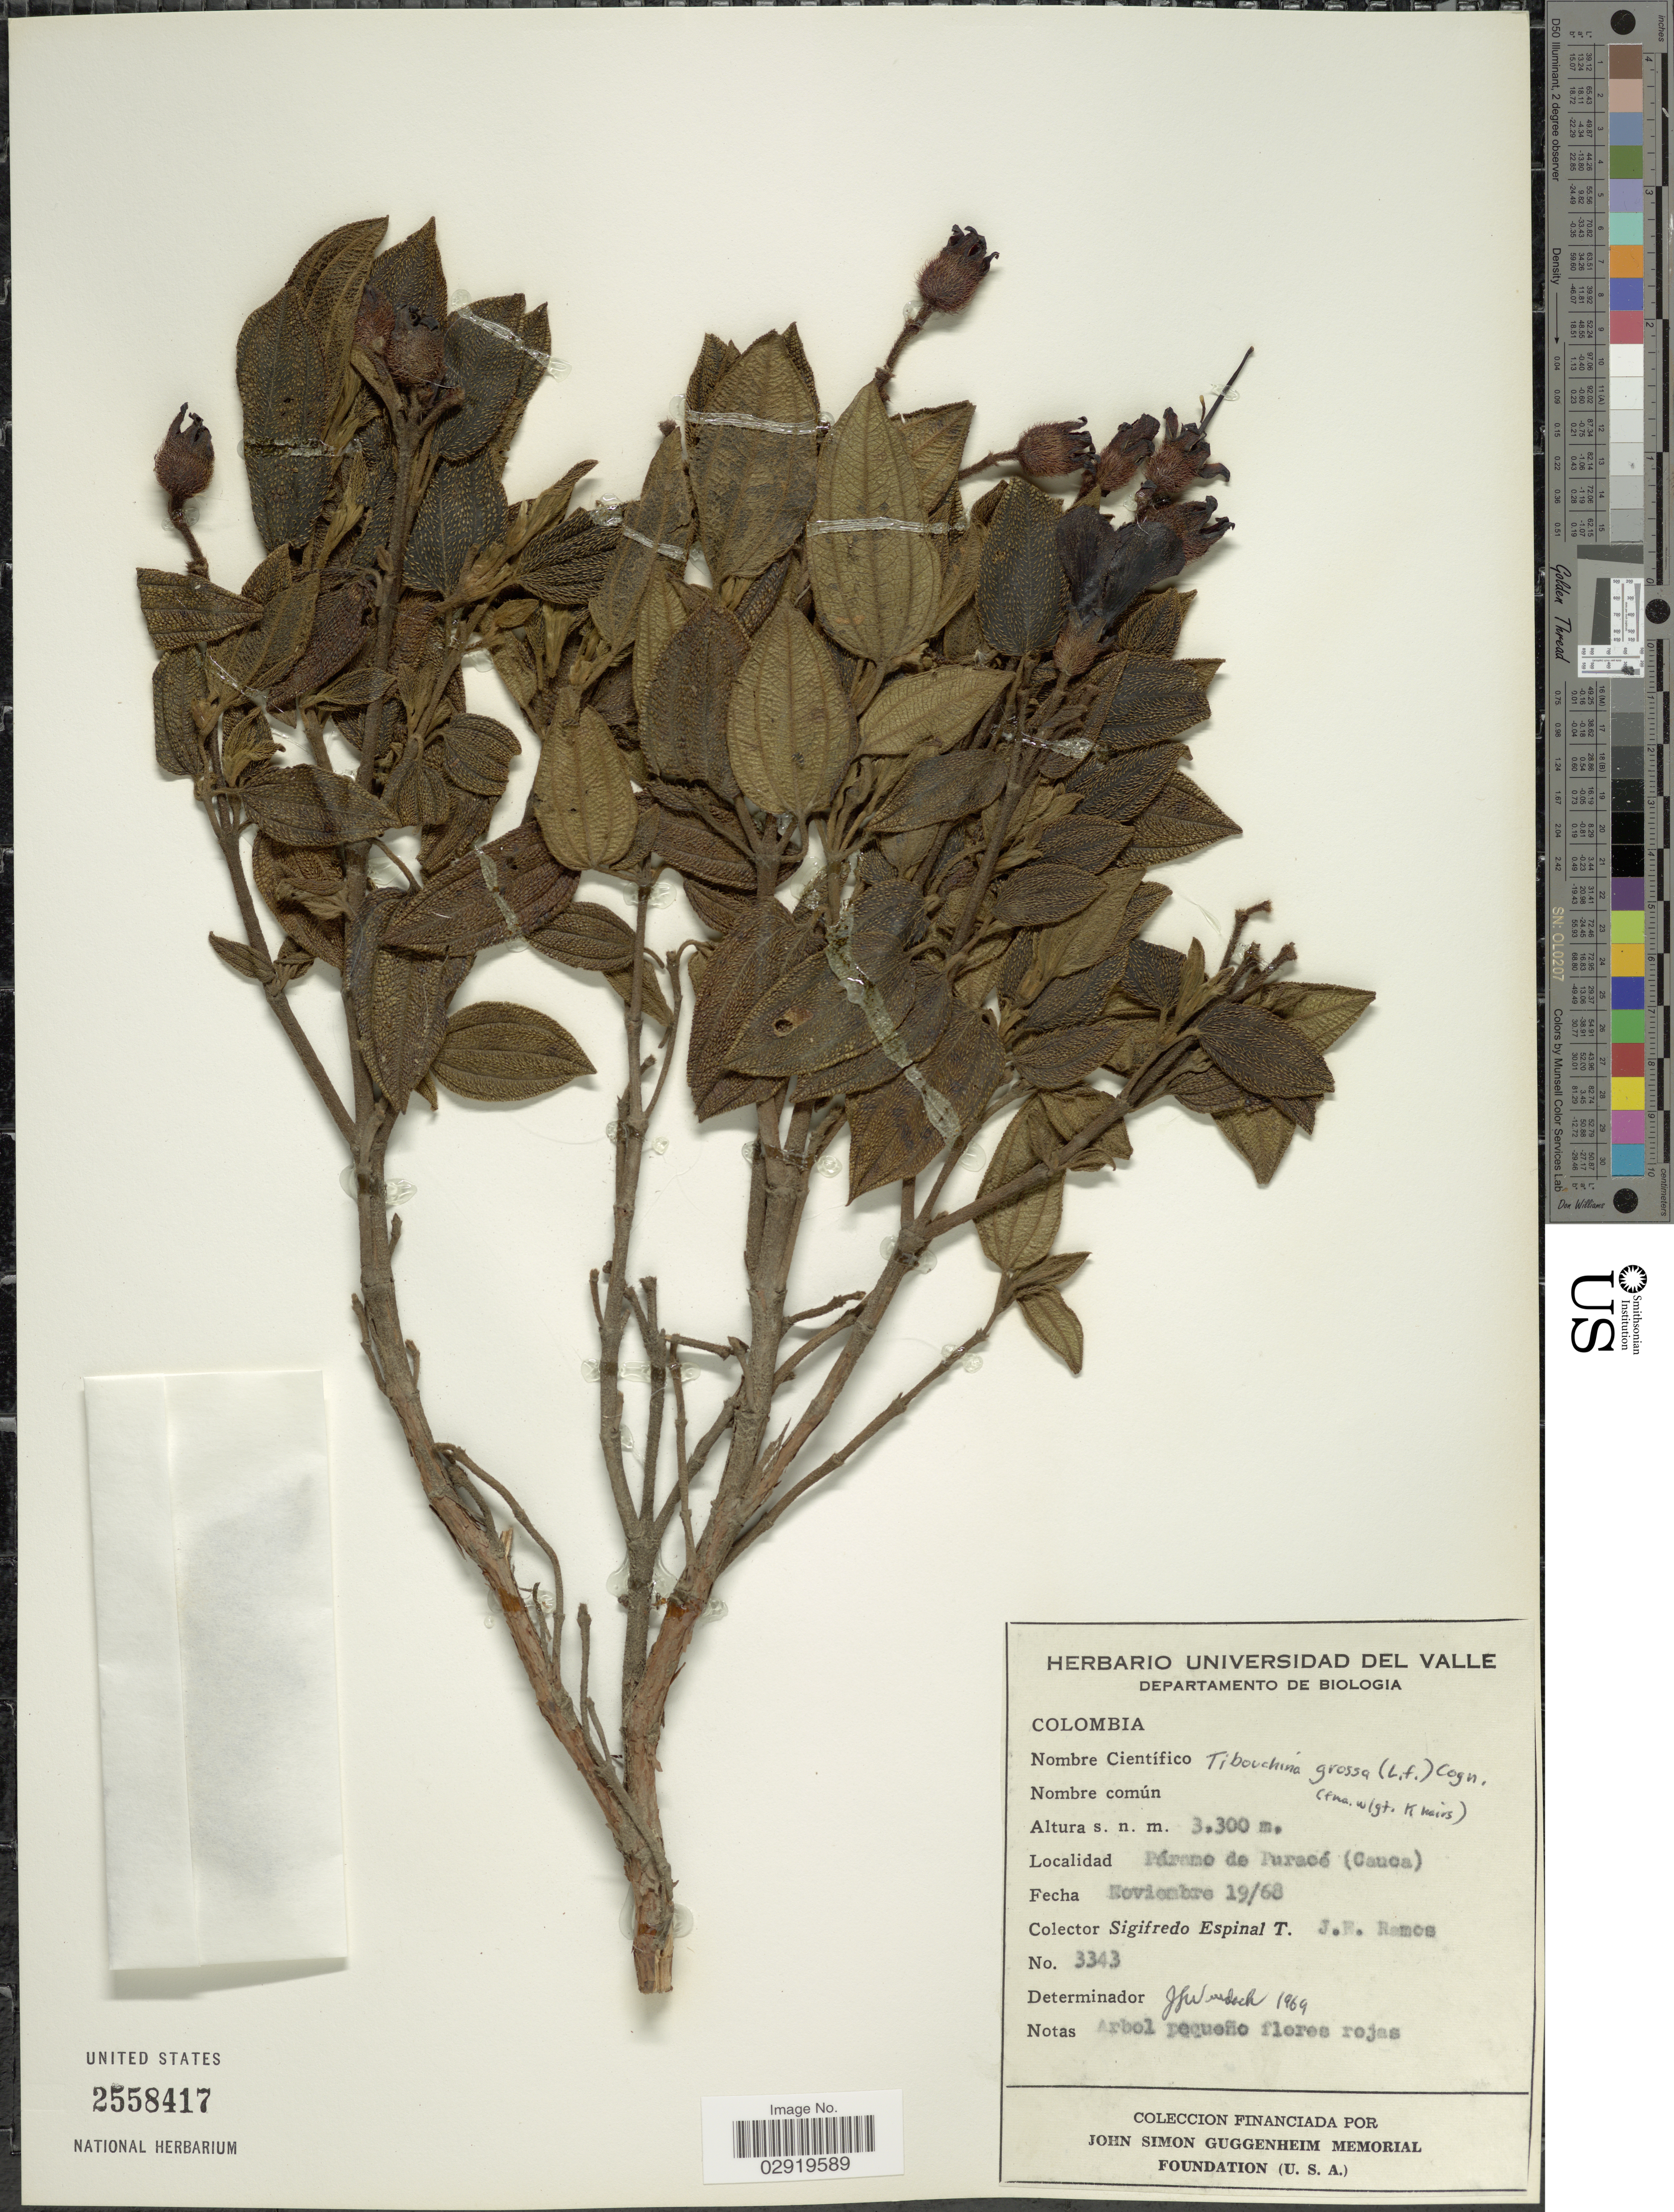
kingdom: Plantae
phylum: Tracheophyta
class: Magnoliopsida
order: Myrtales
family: Melastomataceae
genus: Chaetogastra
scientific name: Chaetogastra grossa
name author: (L. f.) P.J.F. Guim. & Michelang.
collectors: S. Espinal & J. E. Ramos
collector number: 3343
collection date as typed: Transcribed d/m/y: 19/11/68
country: Colombia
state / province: Cauca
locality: Páramo de Puracé.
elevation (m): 3300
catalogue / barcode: US 2558417